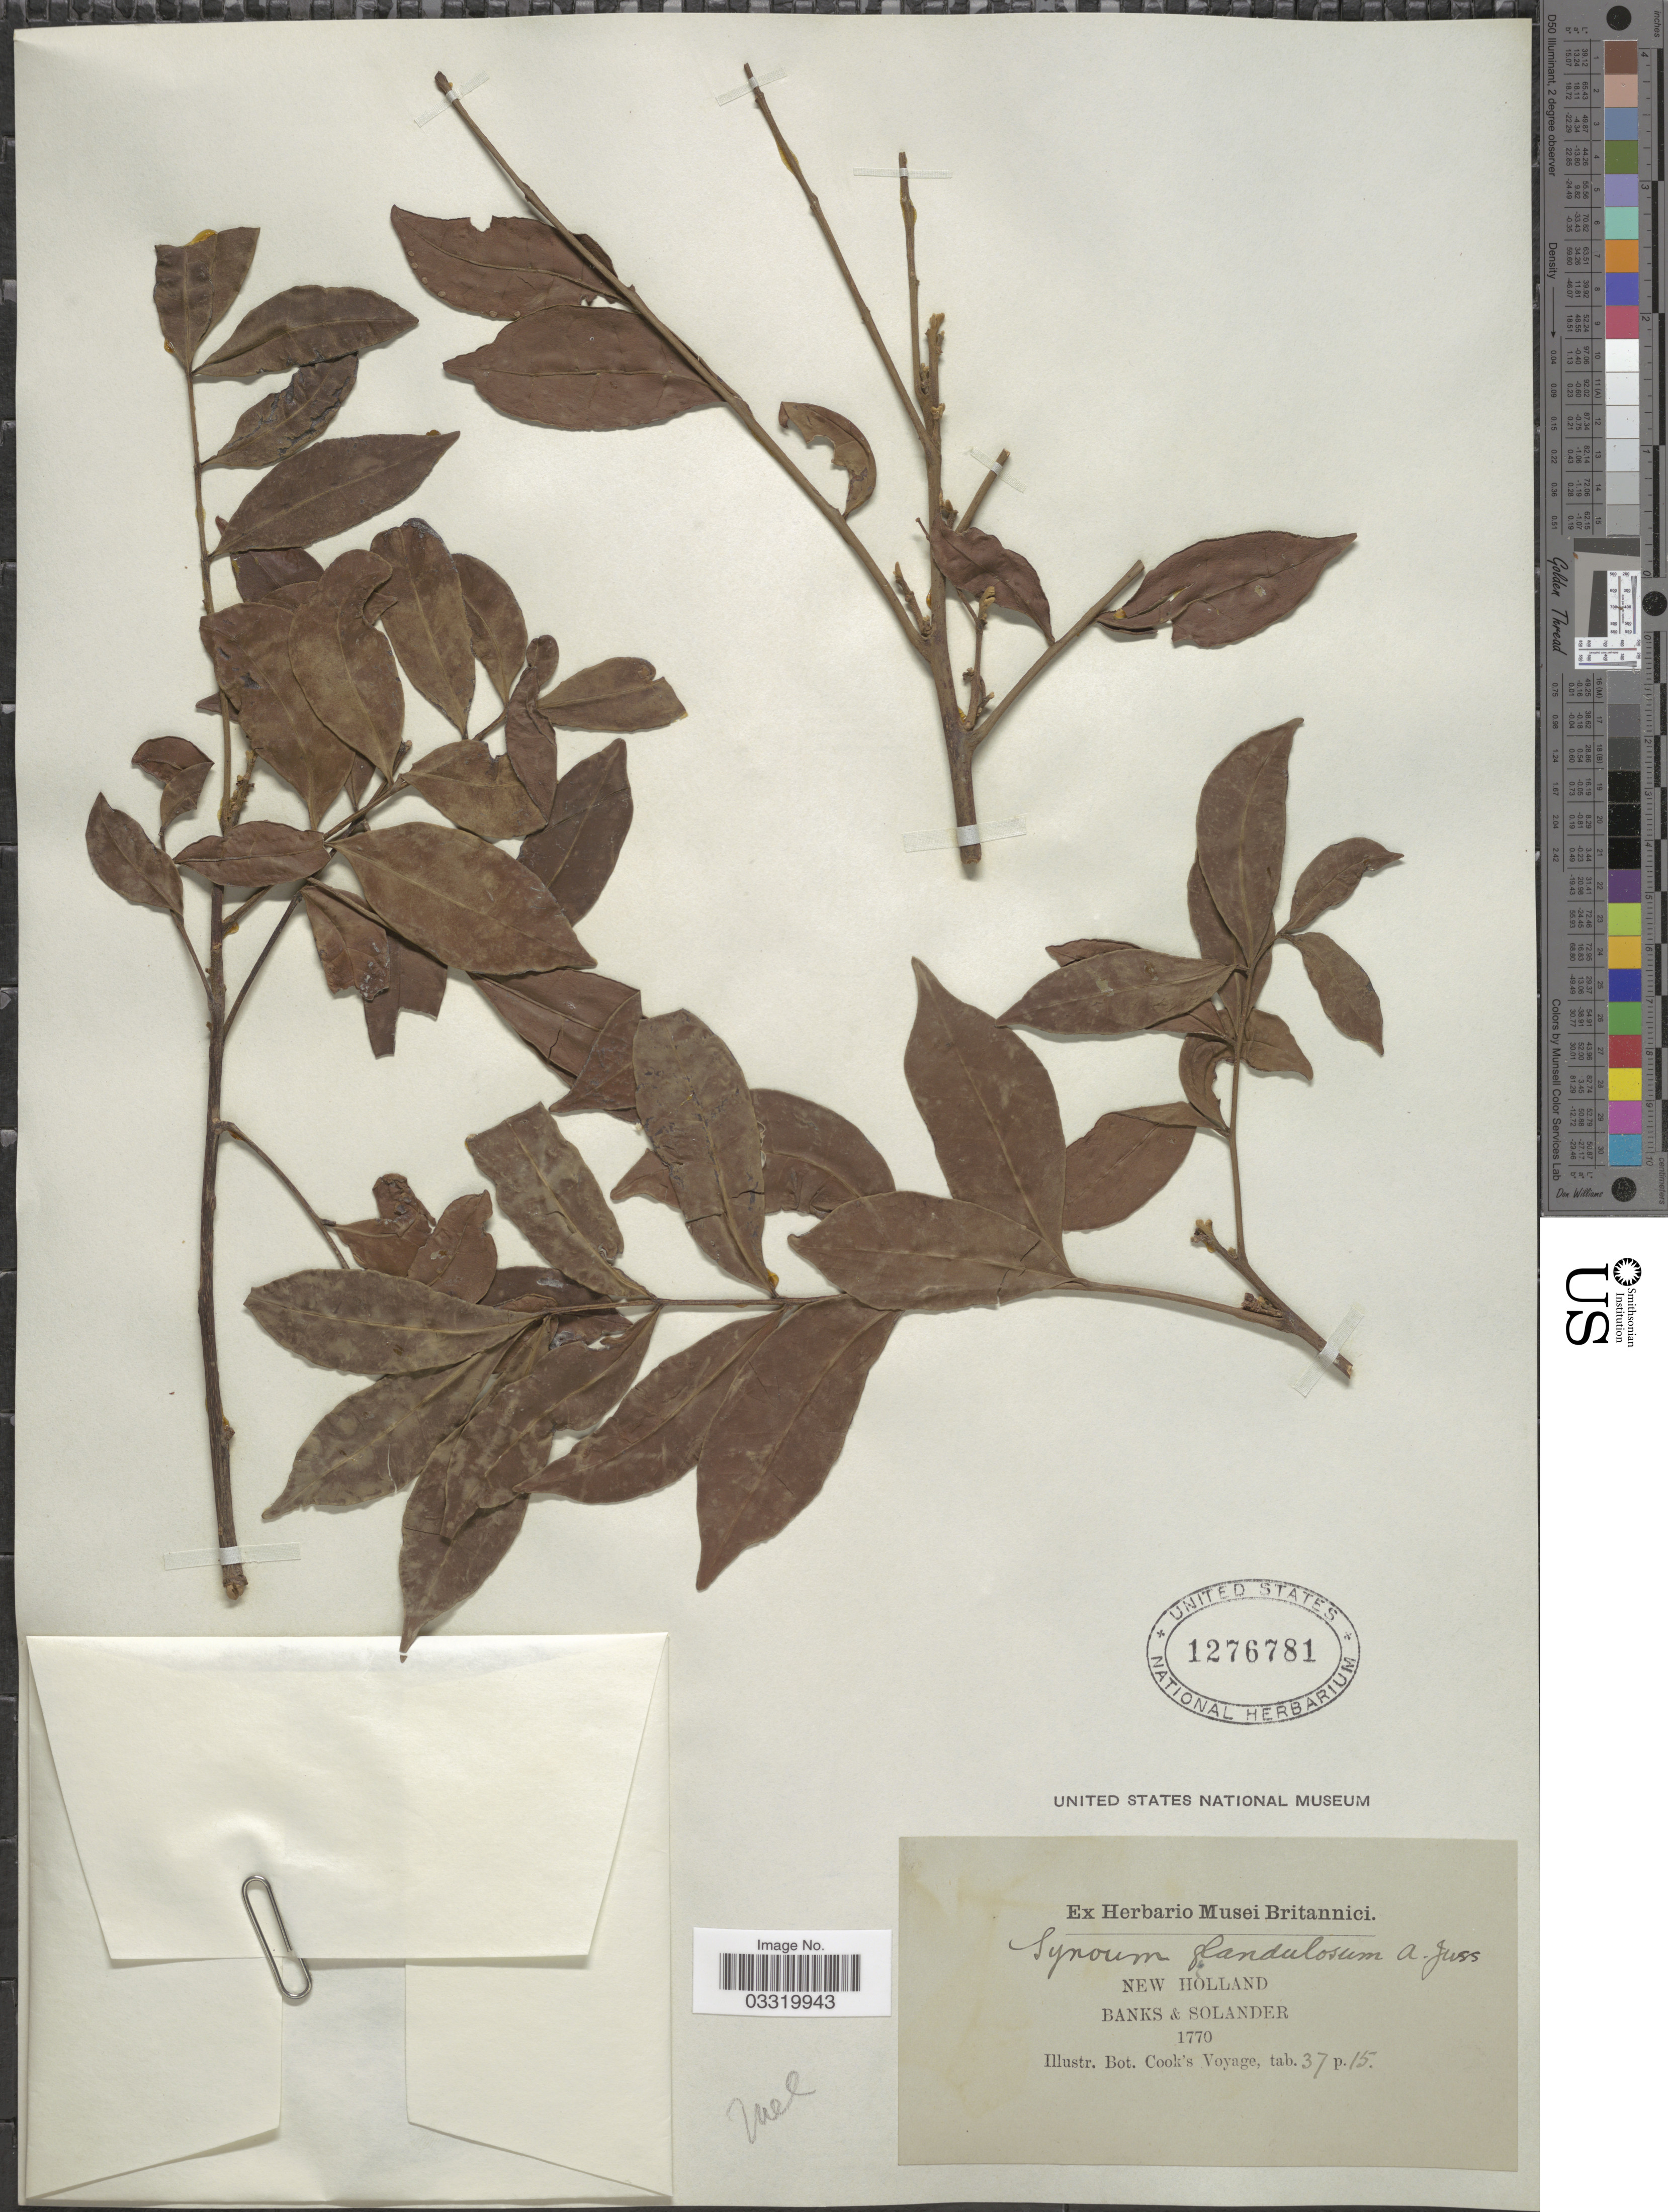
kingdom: Plantae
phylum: Tracheophyta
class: Magnoliopsida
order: Sapindales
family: Meliaceae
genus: Synoum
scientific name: Synoum glandulosum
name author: (Sm.) A. Juss.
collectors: -- Banks & -- Solander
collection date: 1770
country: Australia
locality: New Holland.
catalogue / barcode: US 1276781